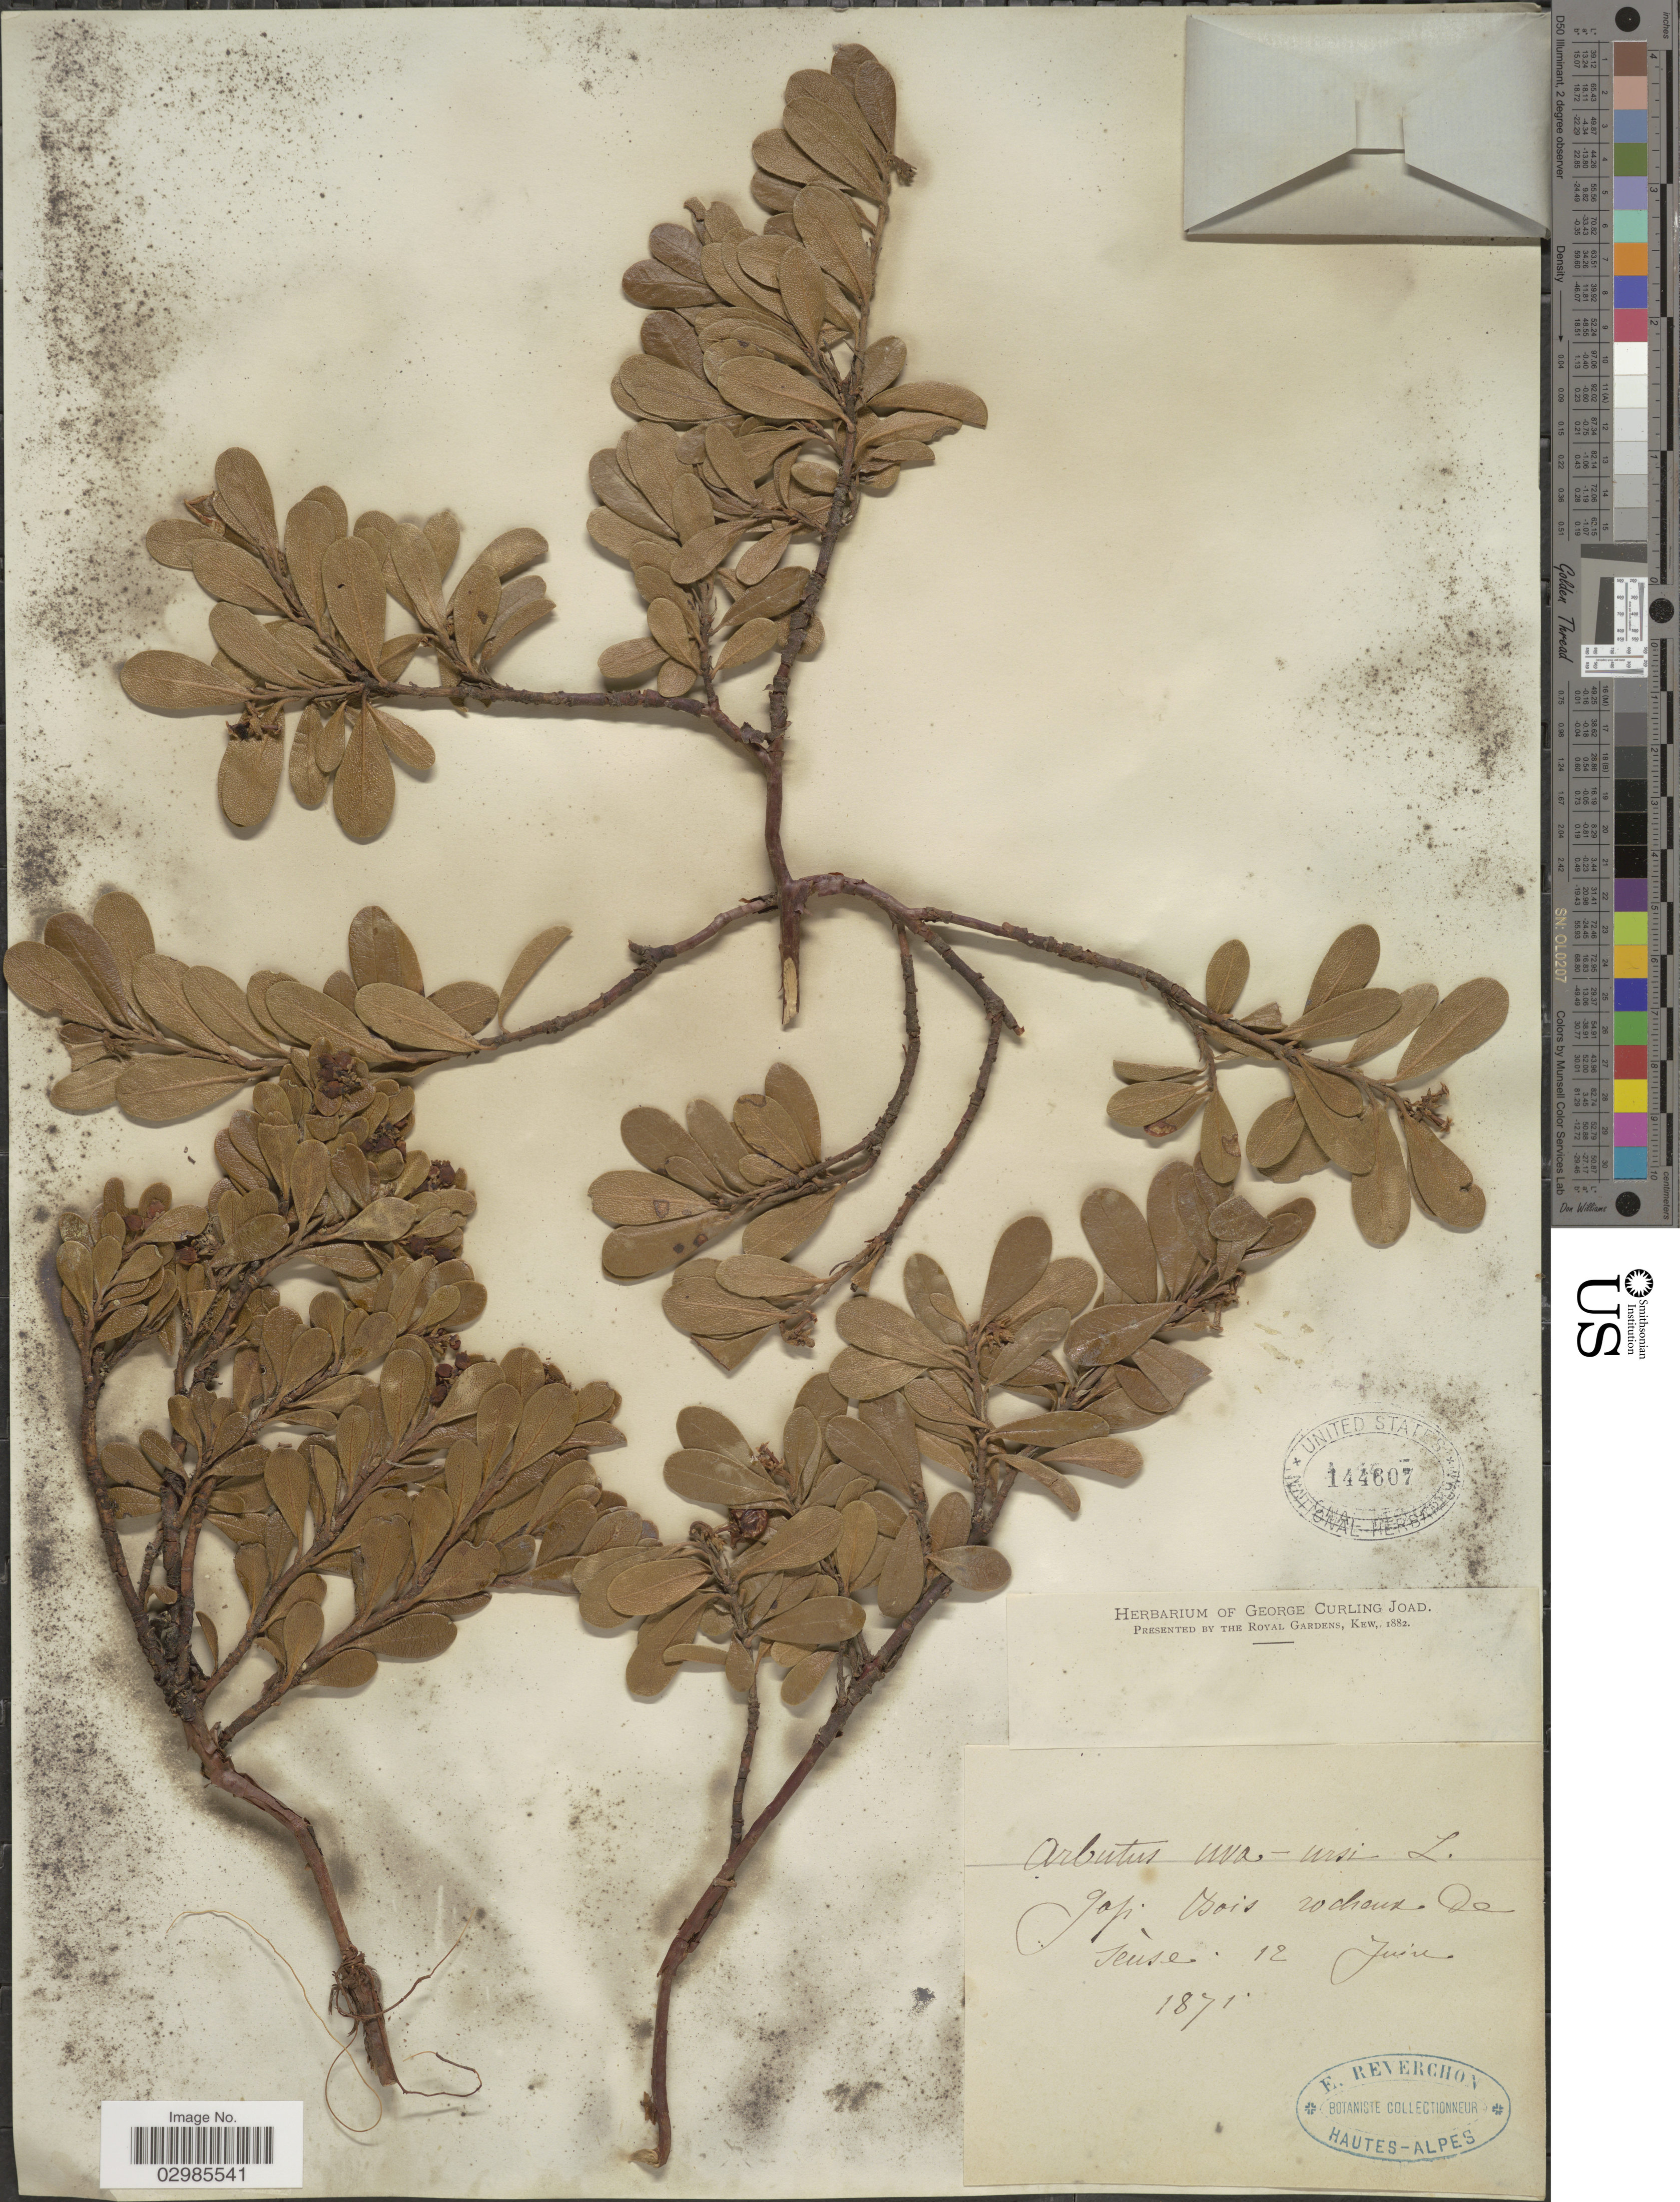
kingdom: Plantae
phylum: Tracheophyta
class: Magnoliopsida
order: Ericales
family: Ericaceae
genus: Arctostaphylos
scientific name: Arctostaphylos uva-ursi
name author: (L.) Spreng.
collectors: E. Reverchon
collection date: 1871-06-12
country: France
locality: Gap, Bois rocheaux de seuse.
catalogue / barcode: US 144607